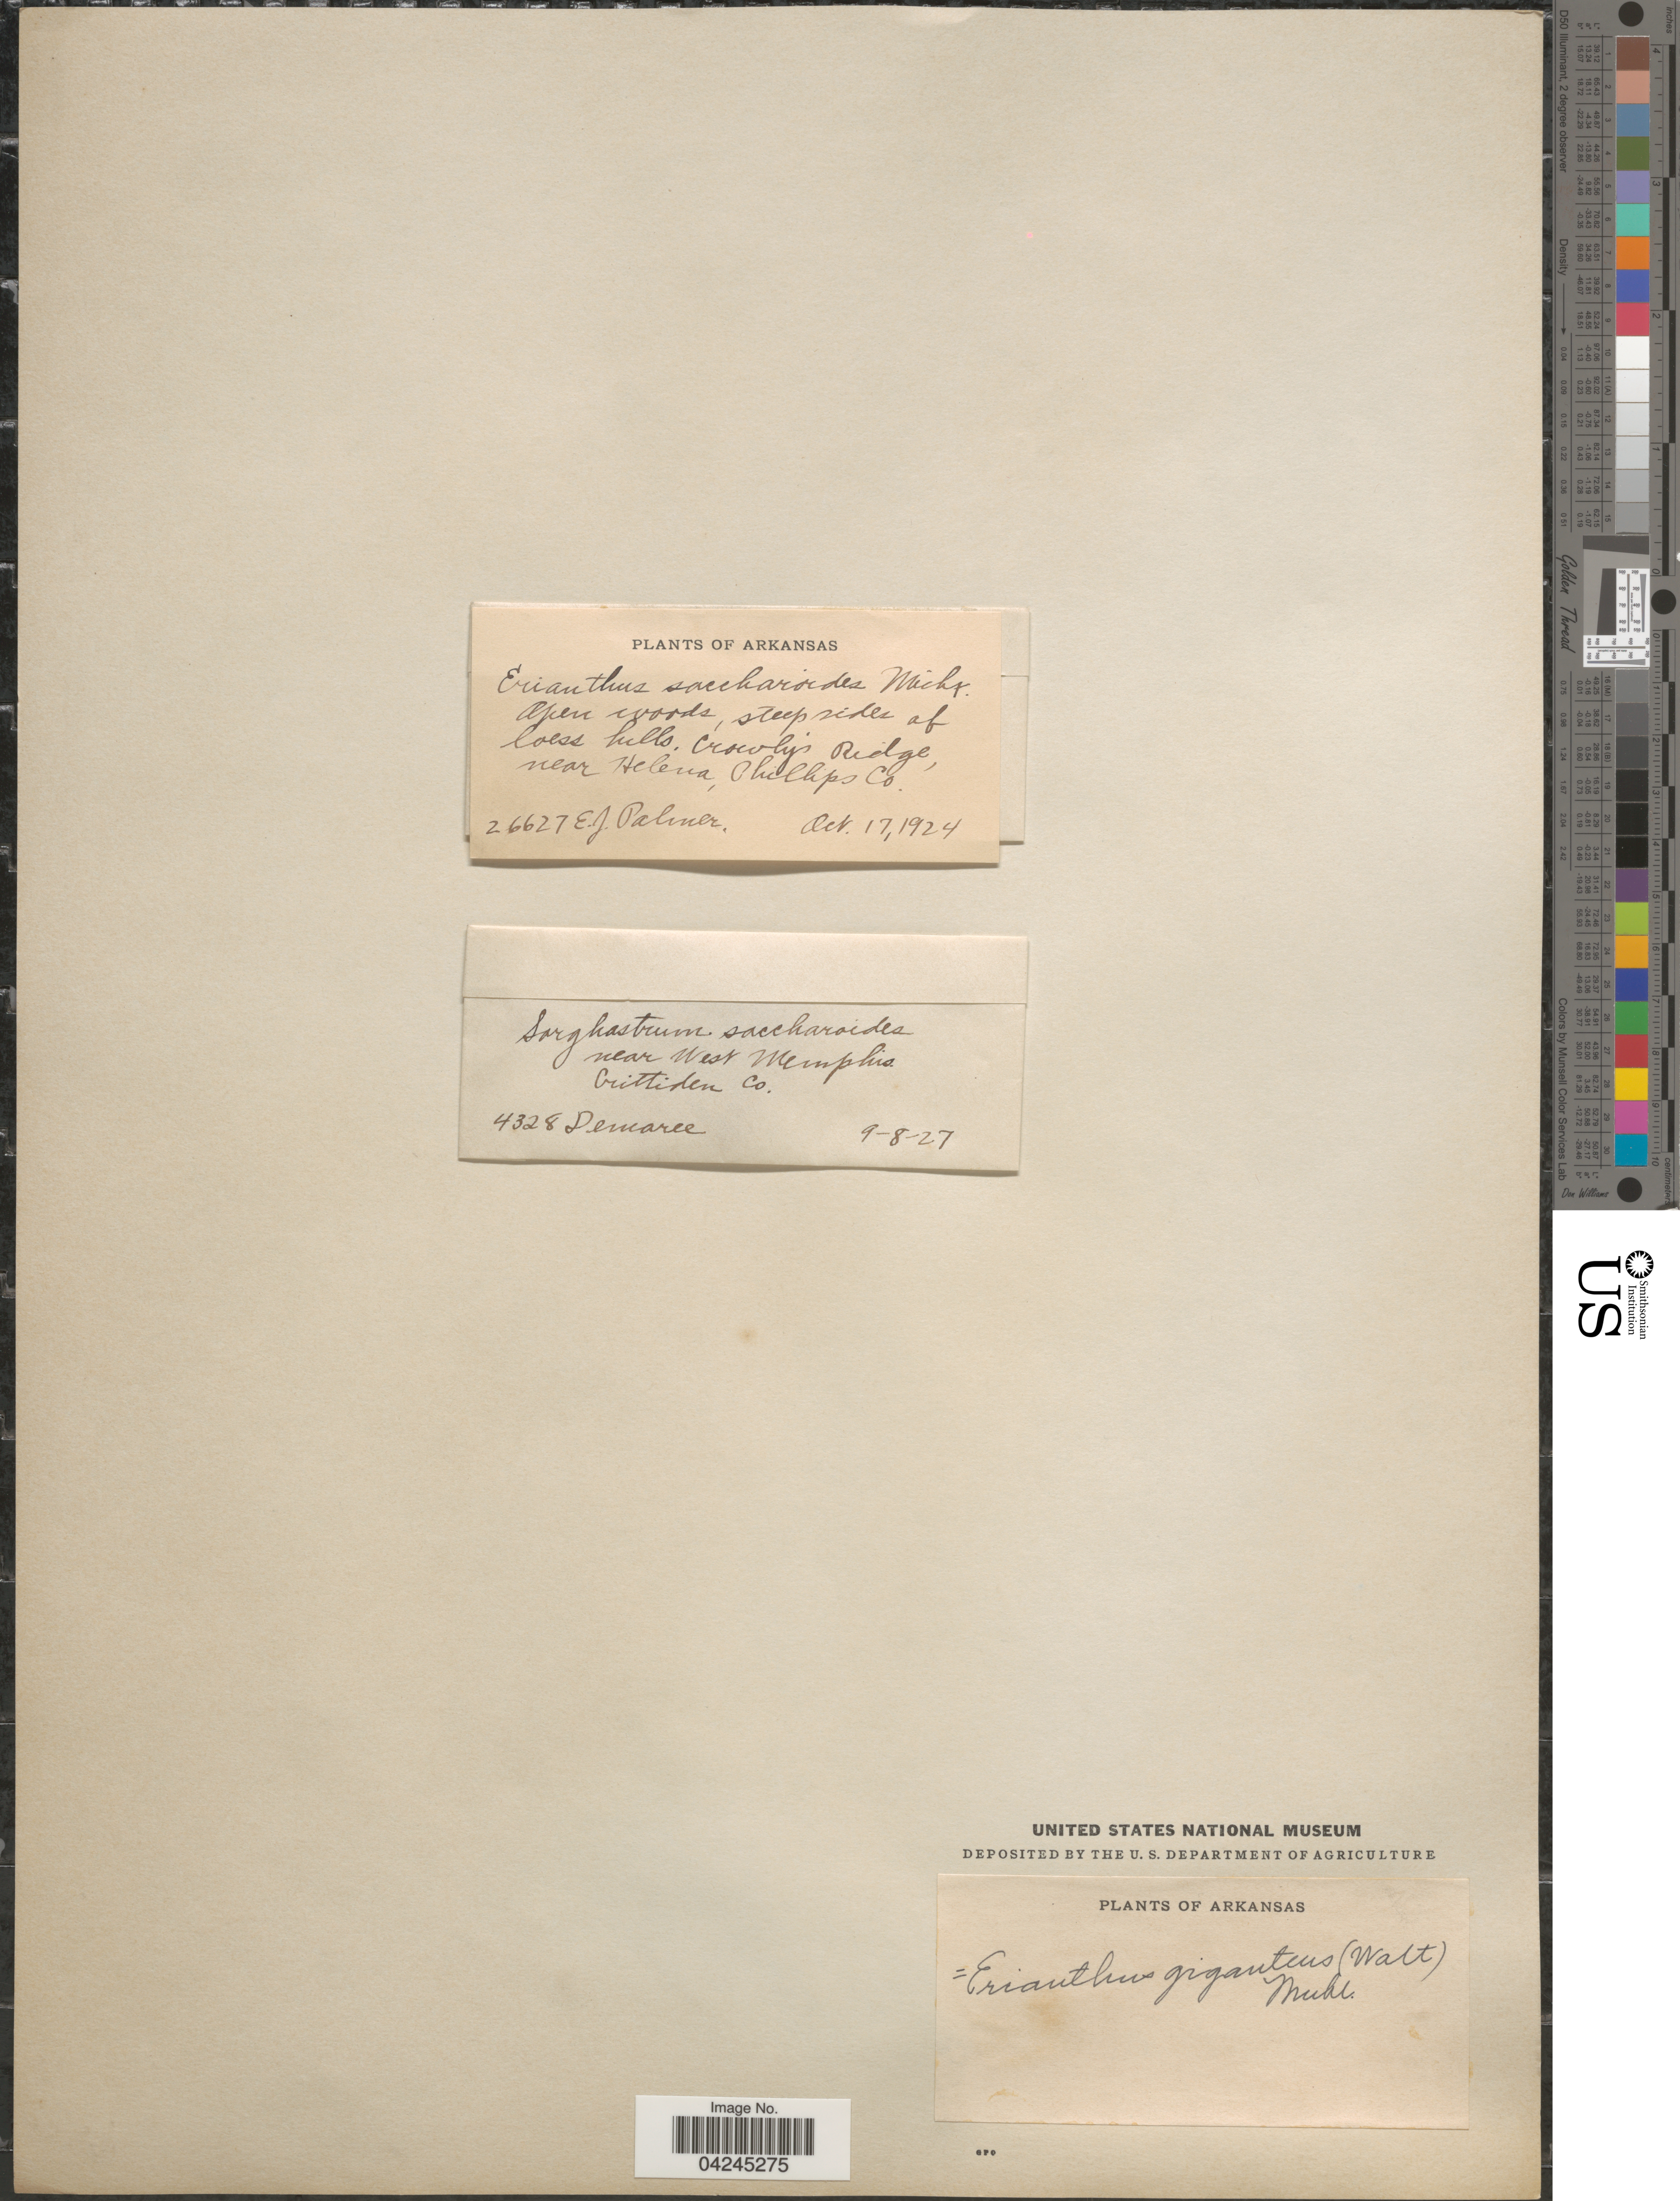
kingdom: Plantae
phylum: Tracheophyta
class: Liliopsida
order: Poales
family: Poaceae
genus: Erianthus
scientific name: Erianthus sp.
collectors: E. J. Palmer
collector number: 26627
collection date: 1924-10-17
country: United States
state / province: Arkansas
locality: Crowly's Ridge, near Helena, Phillips Co.